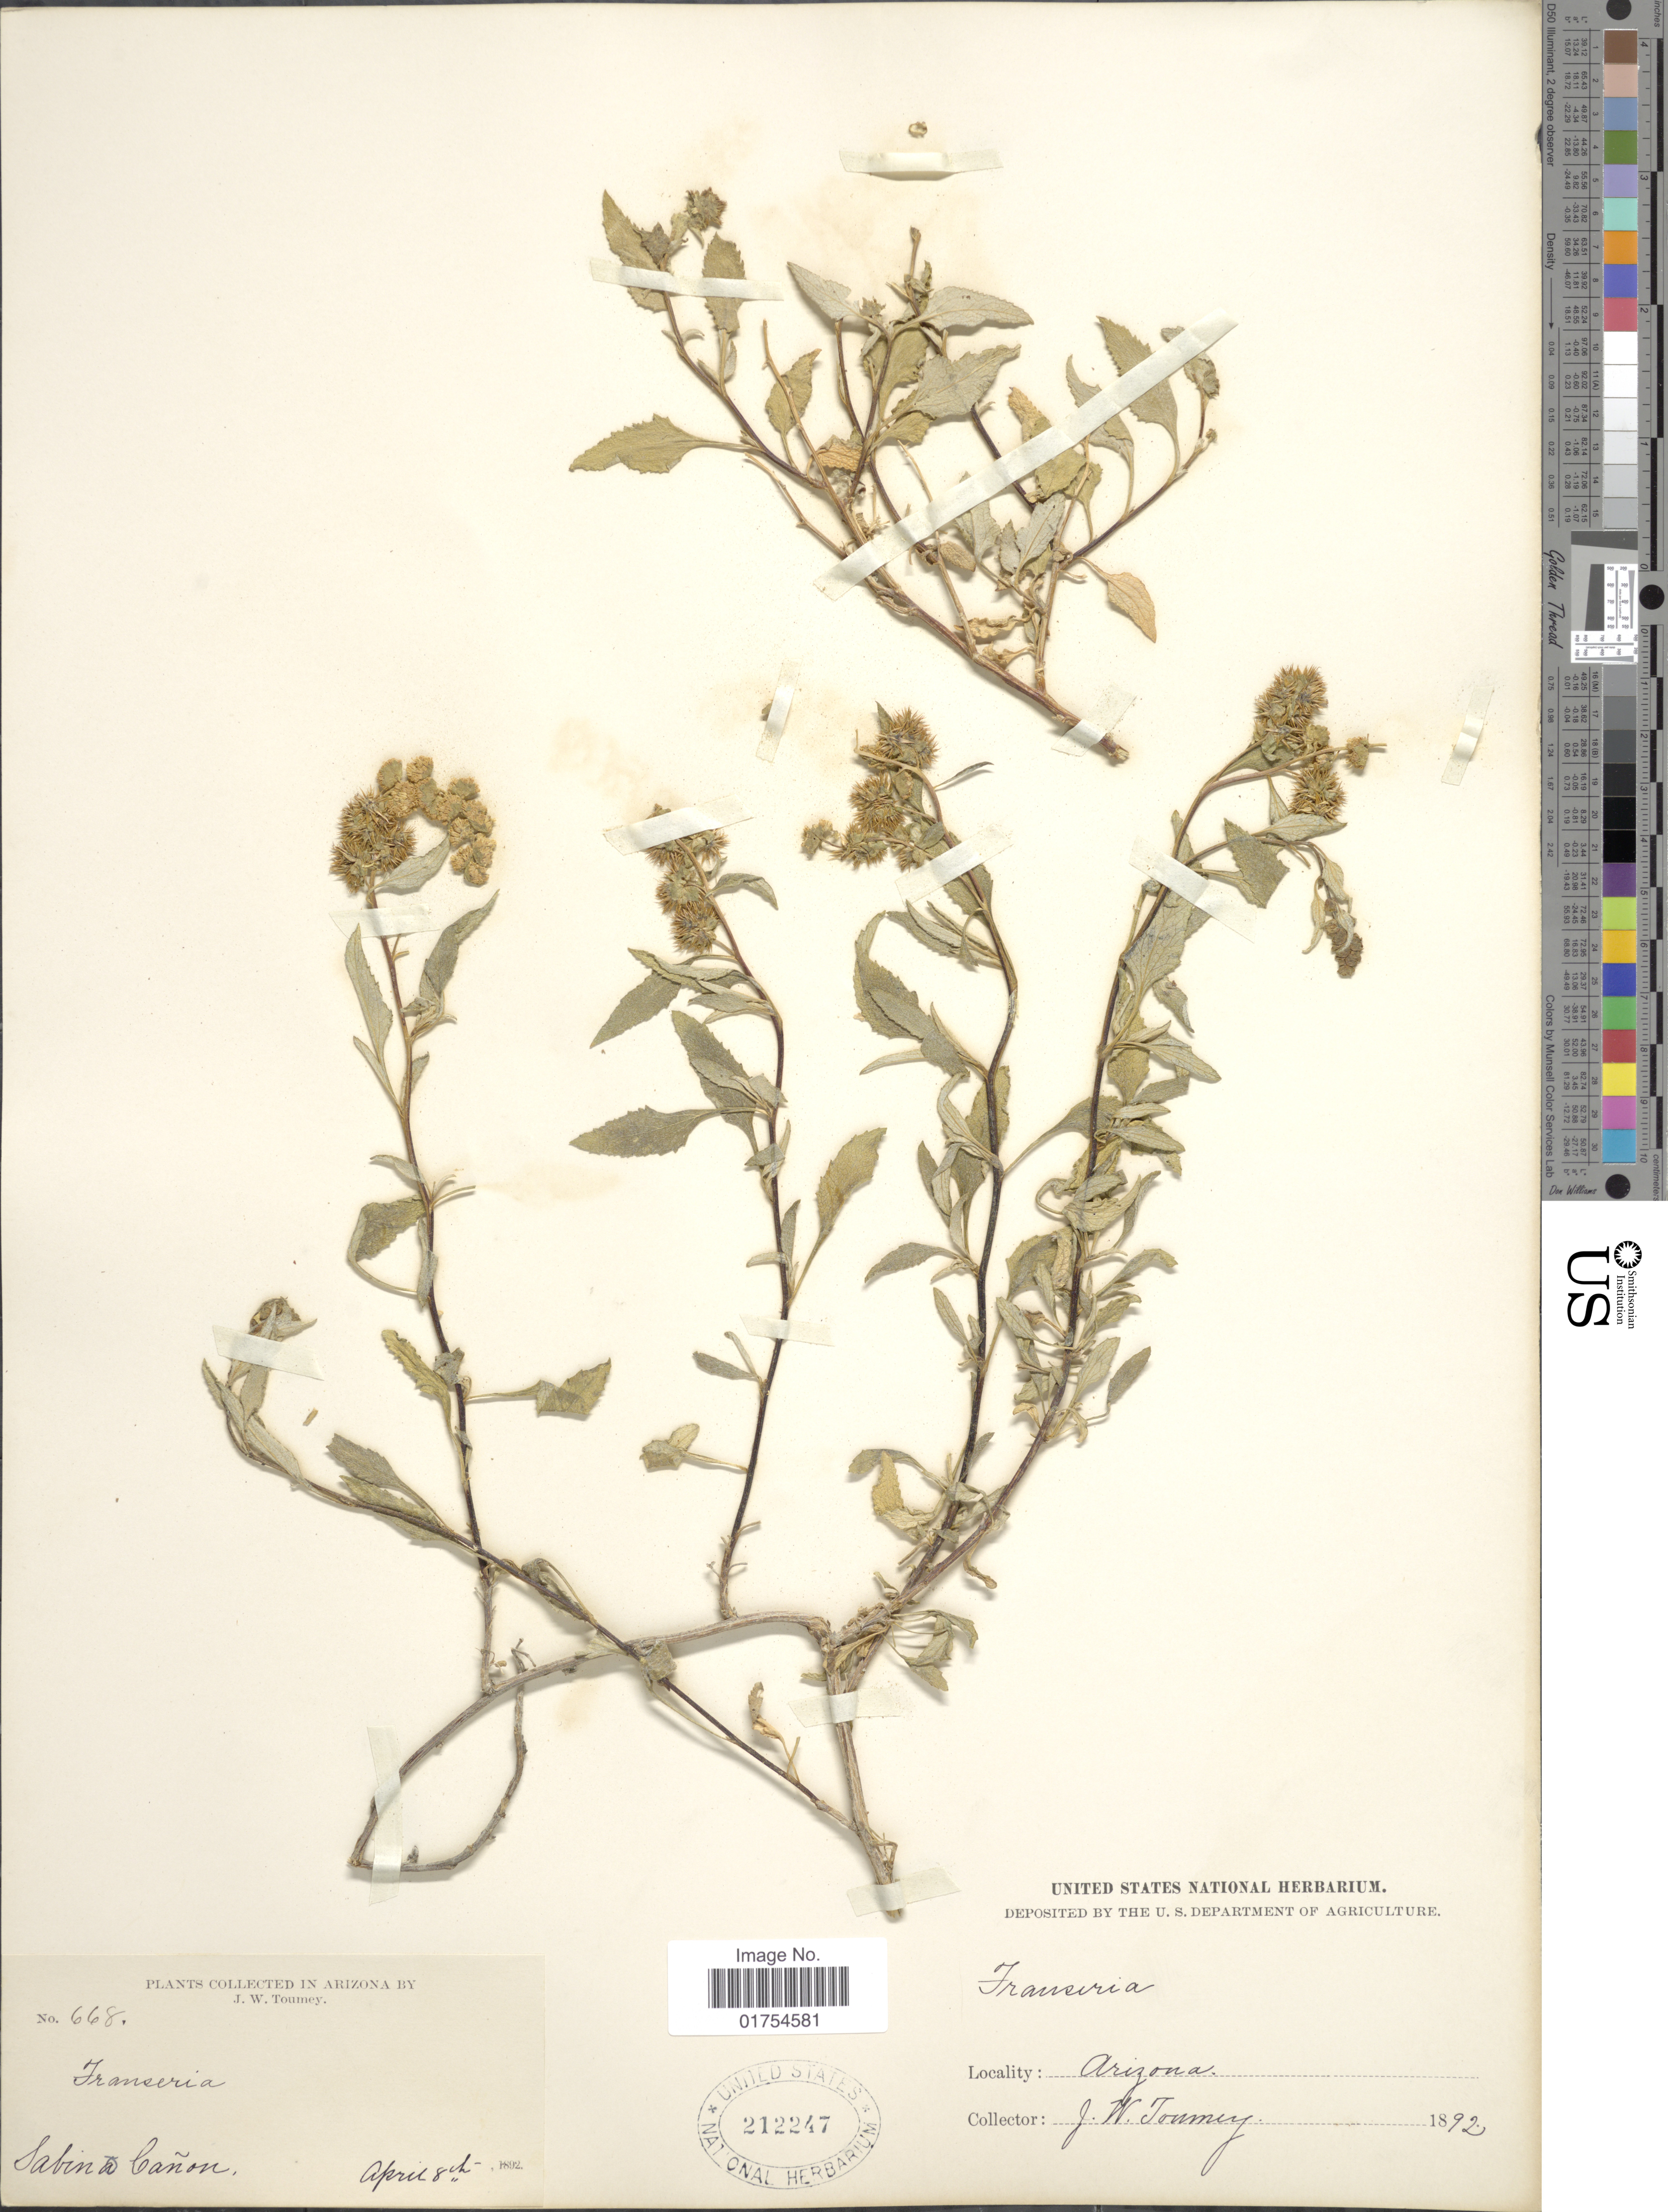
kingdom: Plantae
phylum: Tracheophyta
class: Magnoliopsida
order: Asterales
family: Asteraceae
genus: Franseria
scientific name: Franseria deltoidea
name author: Torr.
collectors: J. W. Toumey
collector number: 668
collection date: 1892-04-08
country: United States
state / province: Arizona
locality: Sabino Canon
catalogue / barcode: US 212247